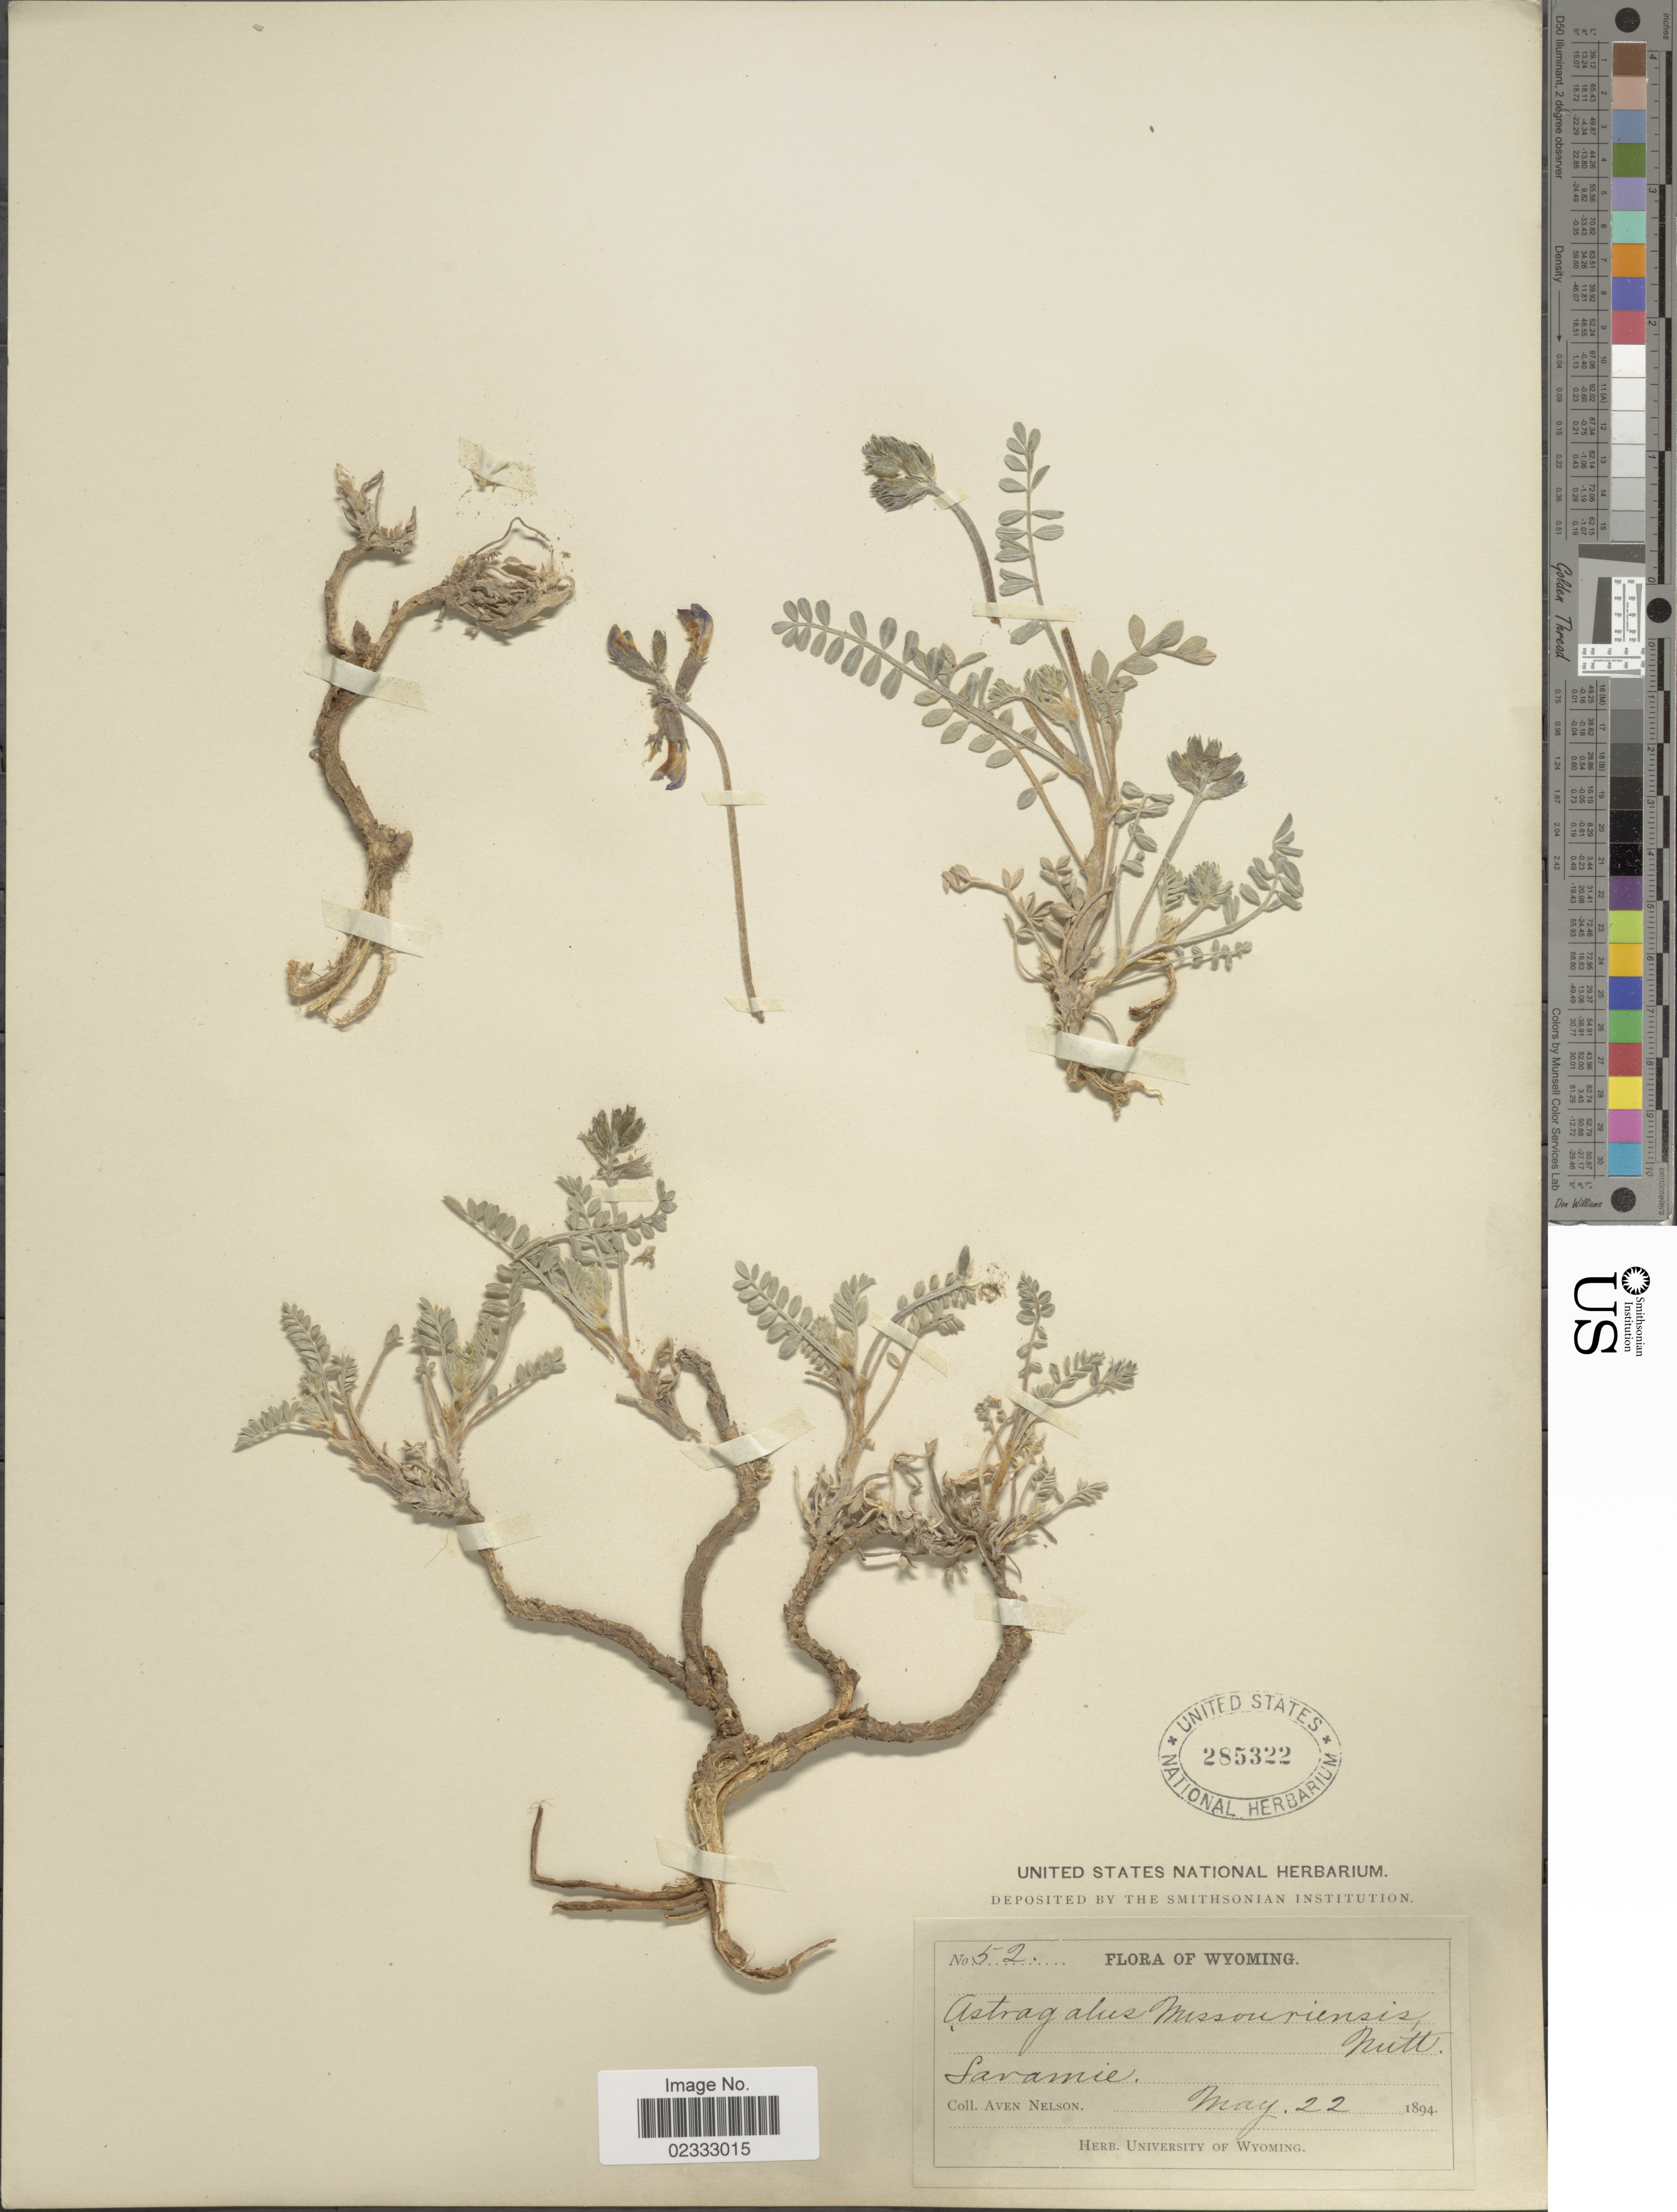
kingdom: Plantae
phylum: Tracheophyta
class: Magnoliopsida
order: Fabales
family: Fabaceae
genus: Astragalus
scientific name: Astragalus missouriensis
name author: Nutt.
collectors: A. Nelson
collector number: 52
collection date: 1894-05-22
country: United States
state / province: Wyoming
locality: Laramie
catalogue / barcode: US 285322